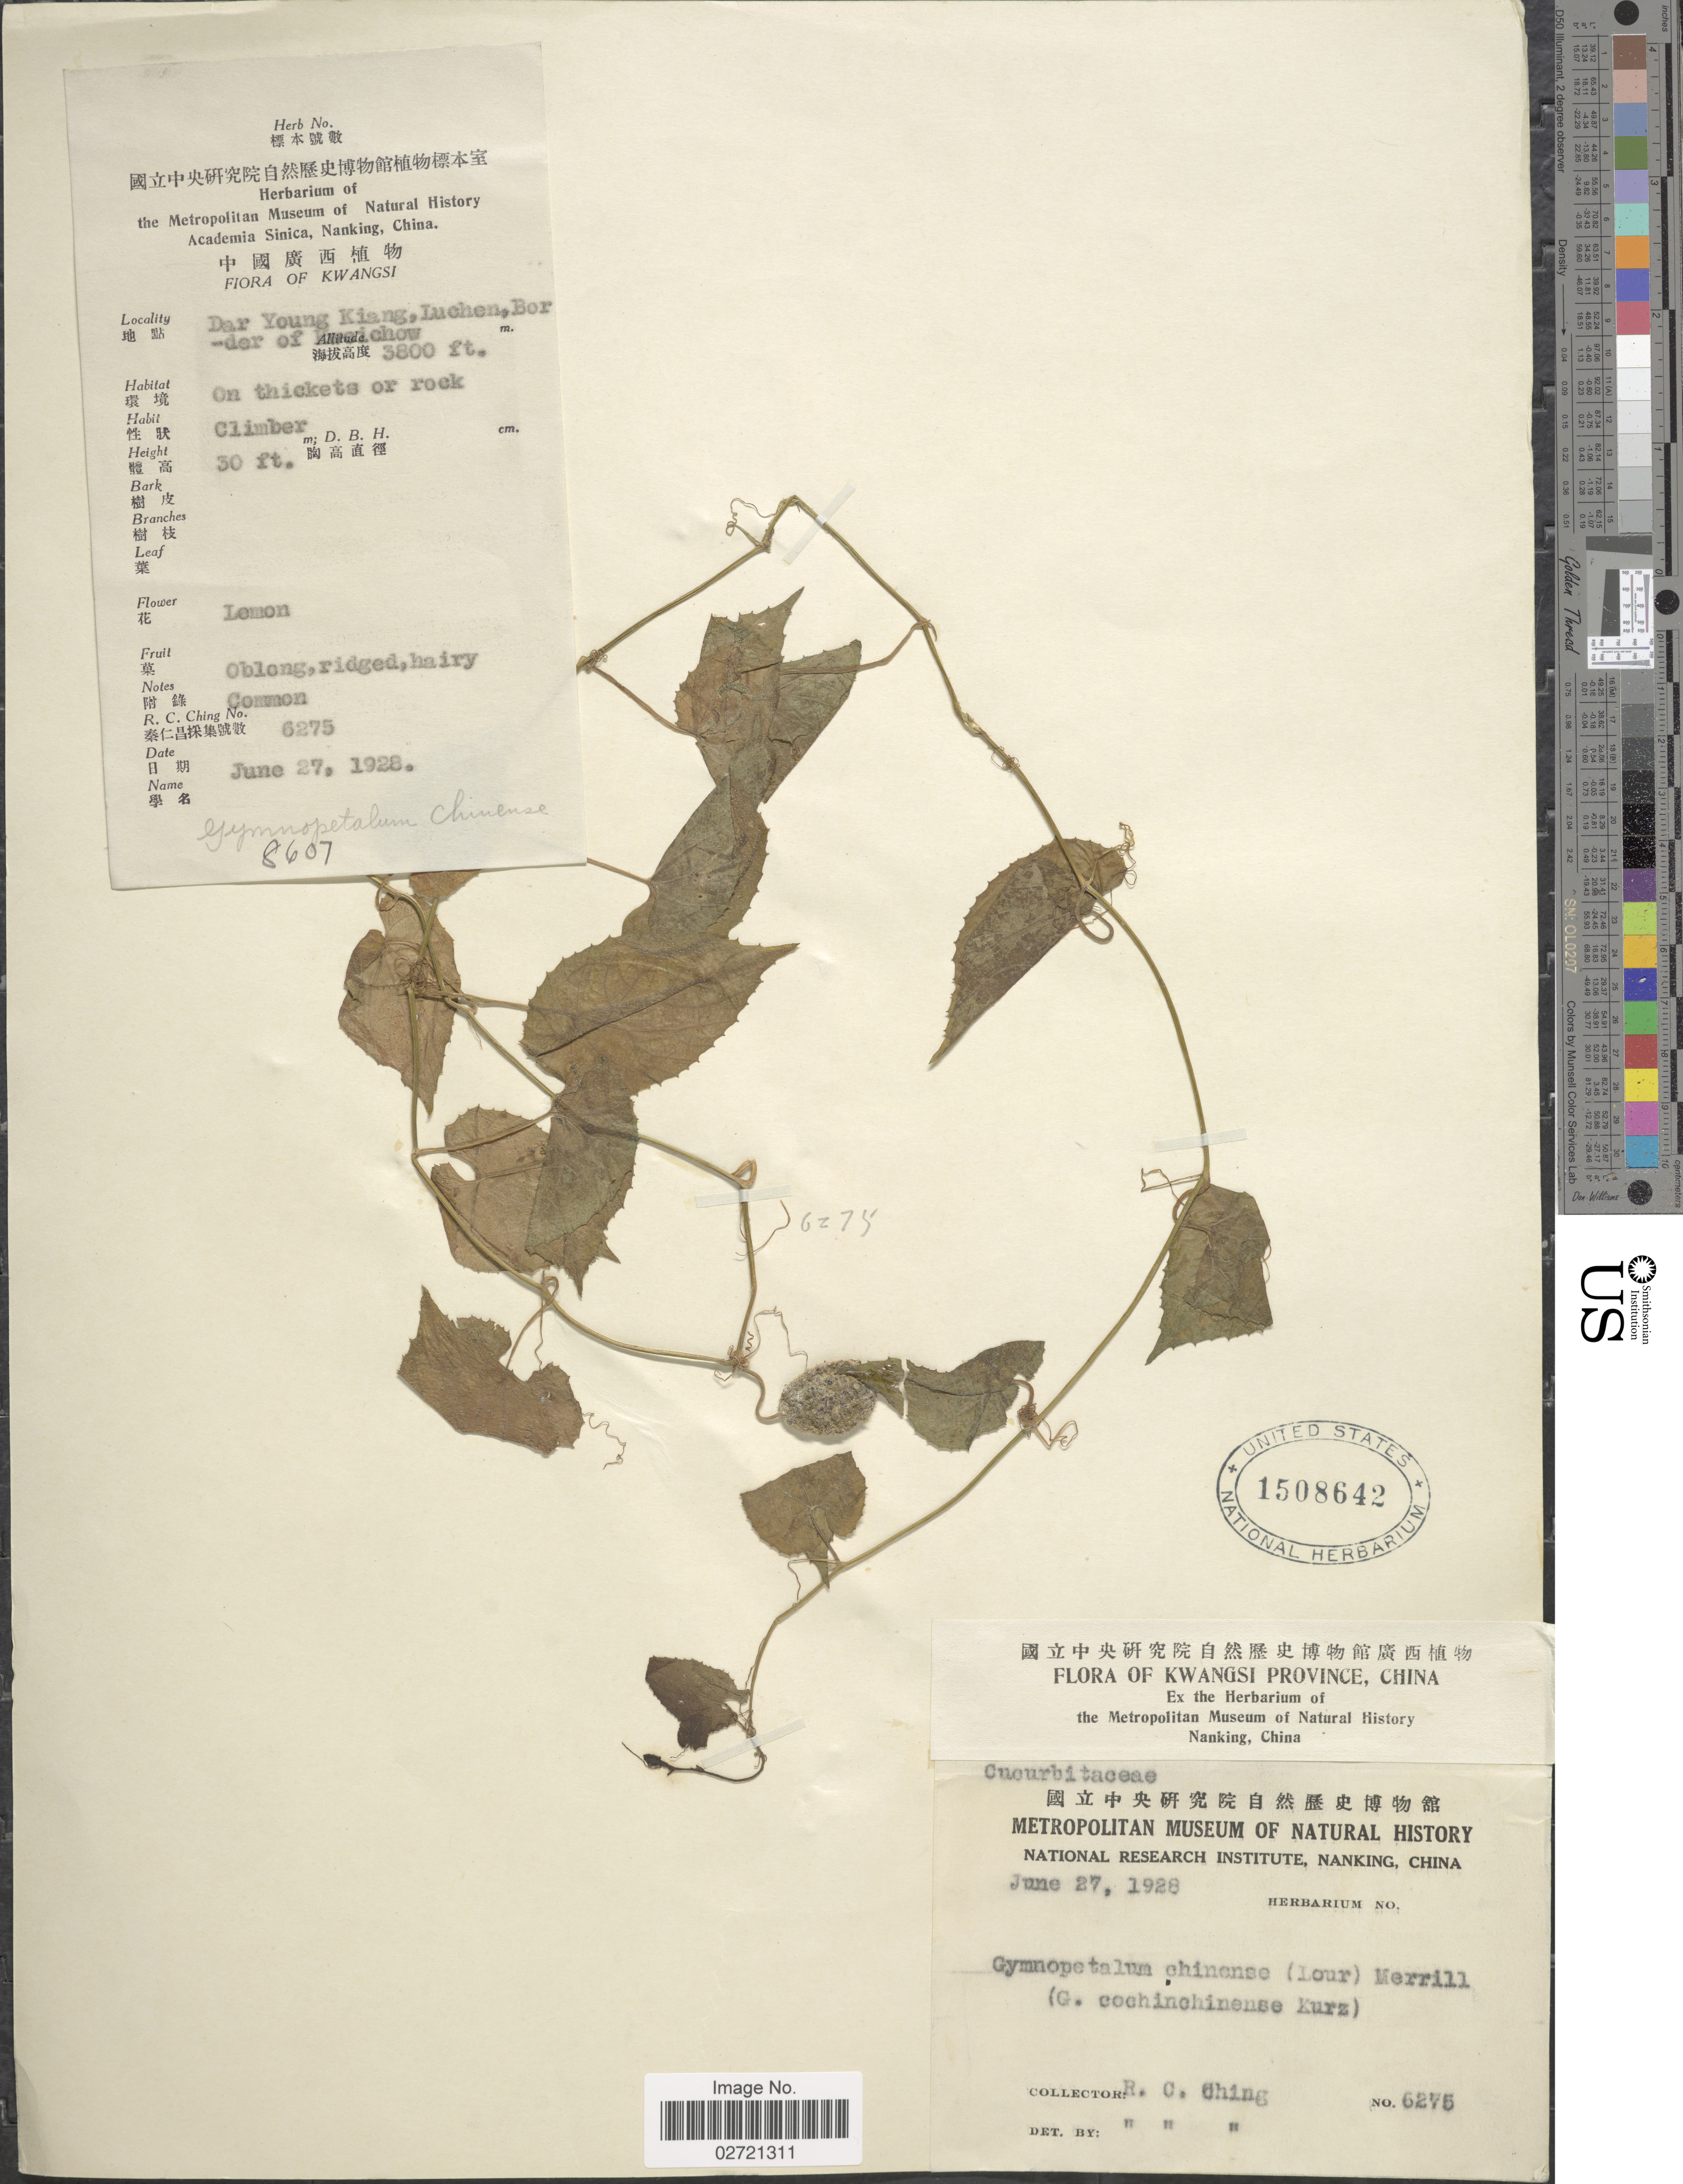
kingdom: Plantae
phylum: Tracheophyta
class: Magnoliopsida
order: Cucurbitales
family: Cucurbitaceae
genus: Trichosanthes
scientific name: Trichosanthes costata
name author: Blume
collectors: R. C. Ching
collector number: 6275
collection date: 1928-06-27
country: China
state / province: Guangxi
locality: Kwangsi Province, Dar Young Kiang, Luchen, border of Kweichow.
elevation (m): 1158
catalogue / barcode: US 1508642